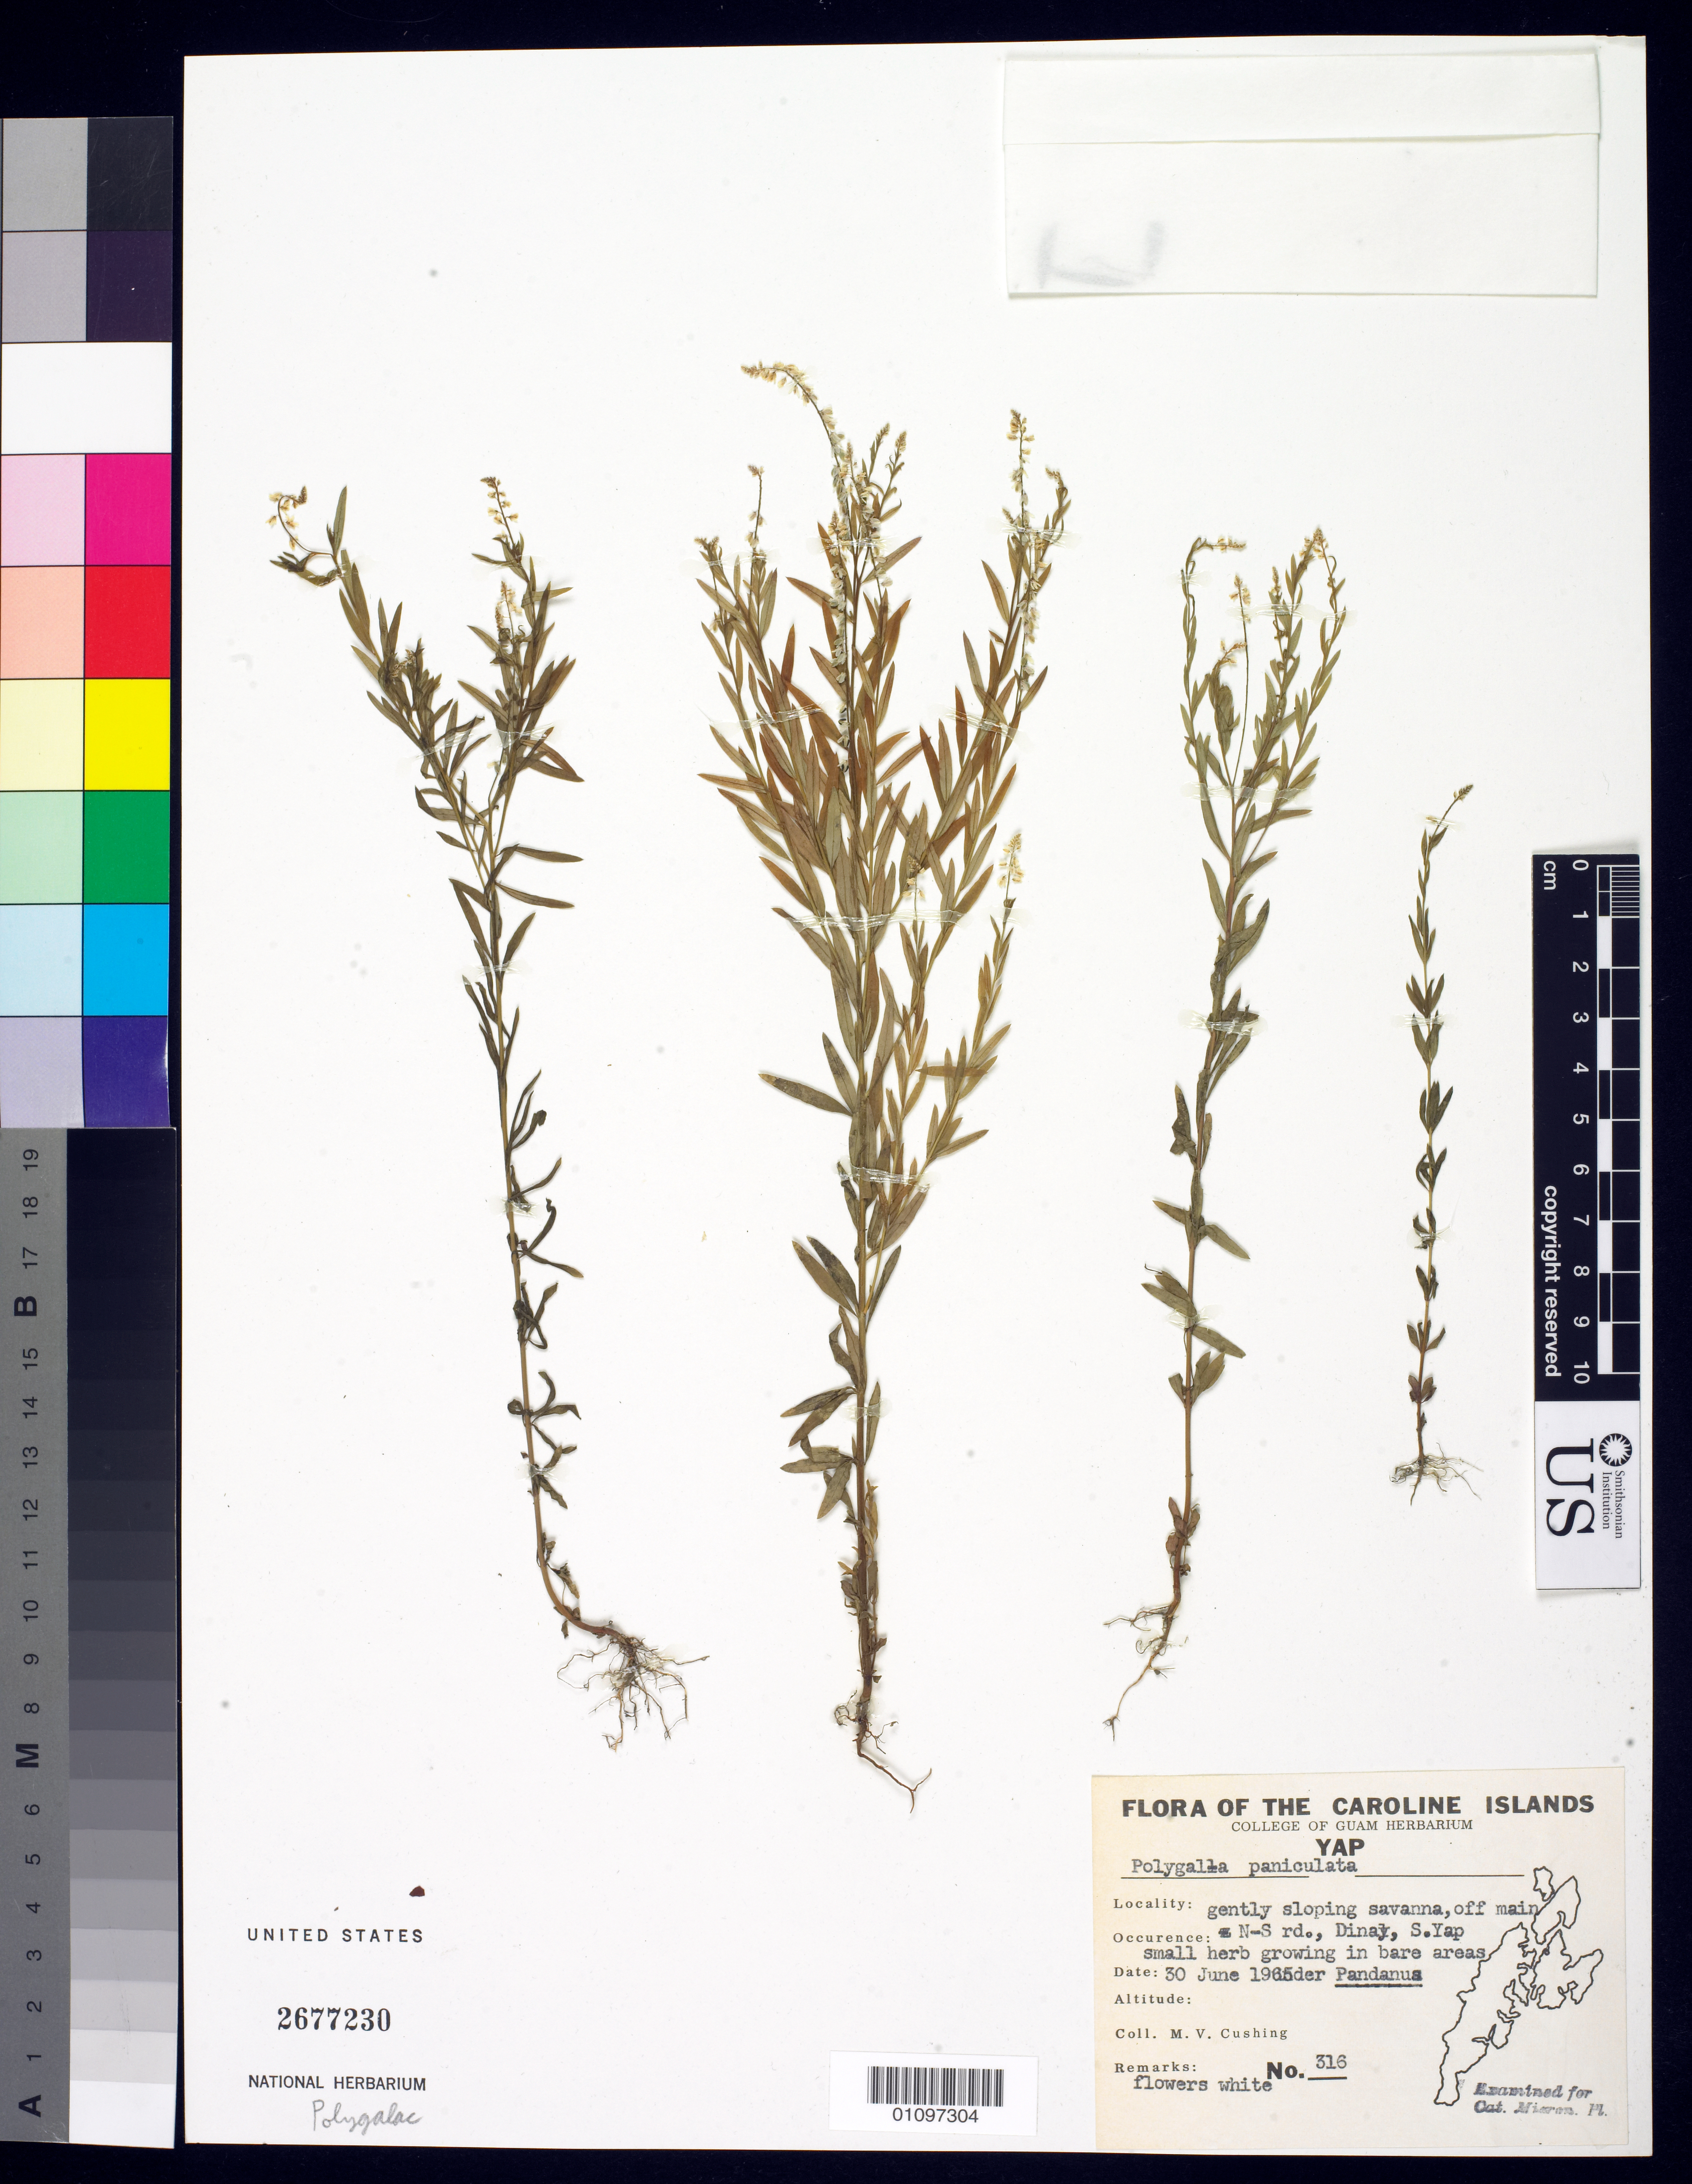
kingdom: Plantae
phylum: Tracheophyta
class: Magnoliopsida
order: Fabales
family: Polygalaceae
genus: Polygala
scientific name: Polygala polyfolia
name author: J. Presl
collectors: F. R. Fosberg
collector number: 46332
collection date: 1965-07-17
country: Micronesia, Federated States of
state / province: Yap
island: Yap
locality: Dalipebinaw Distr., near Yap High School, about 1/2 mile west of Gilam W.S.W. of Colonia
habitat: bare ground in eroded grassy savanna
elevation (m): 30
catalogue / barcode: US 3412059